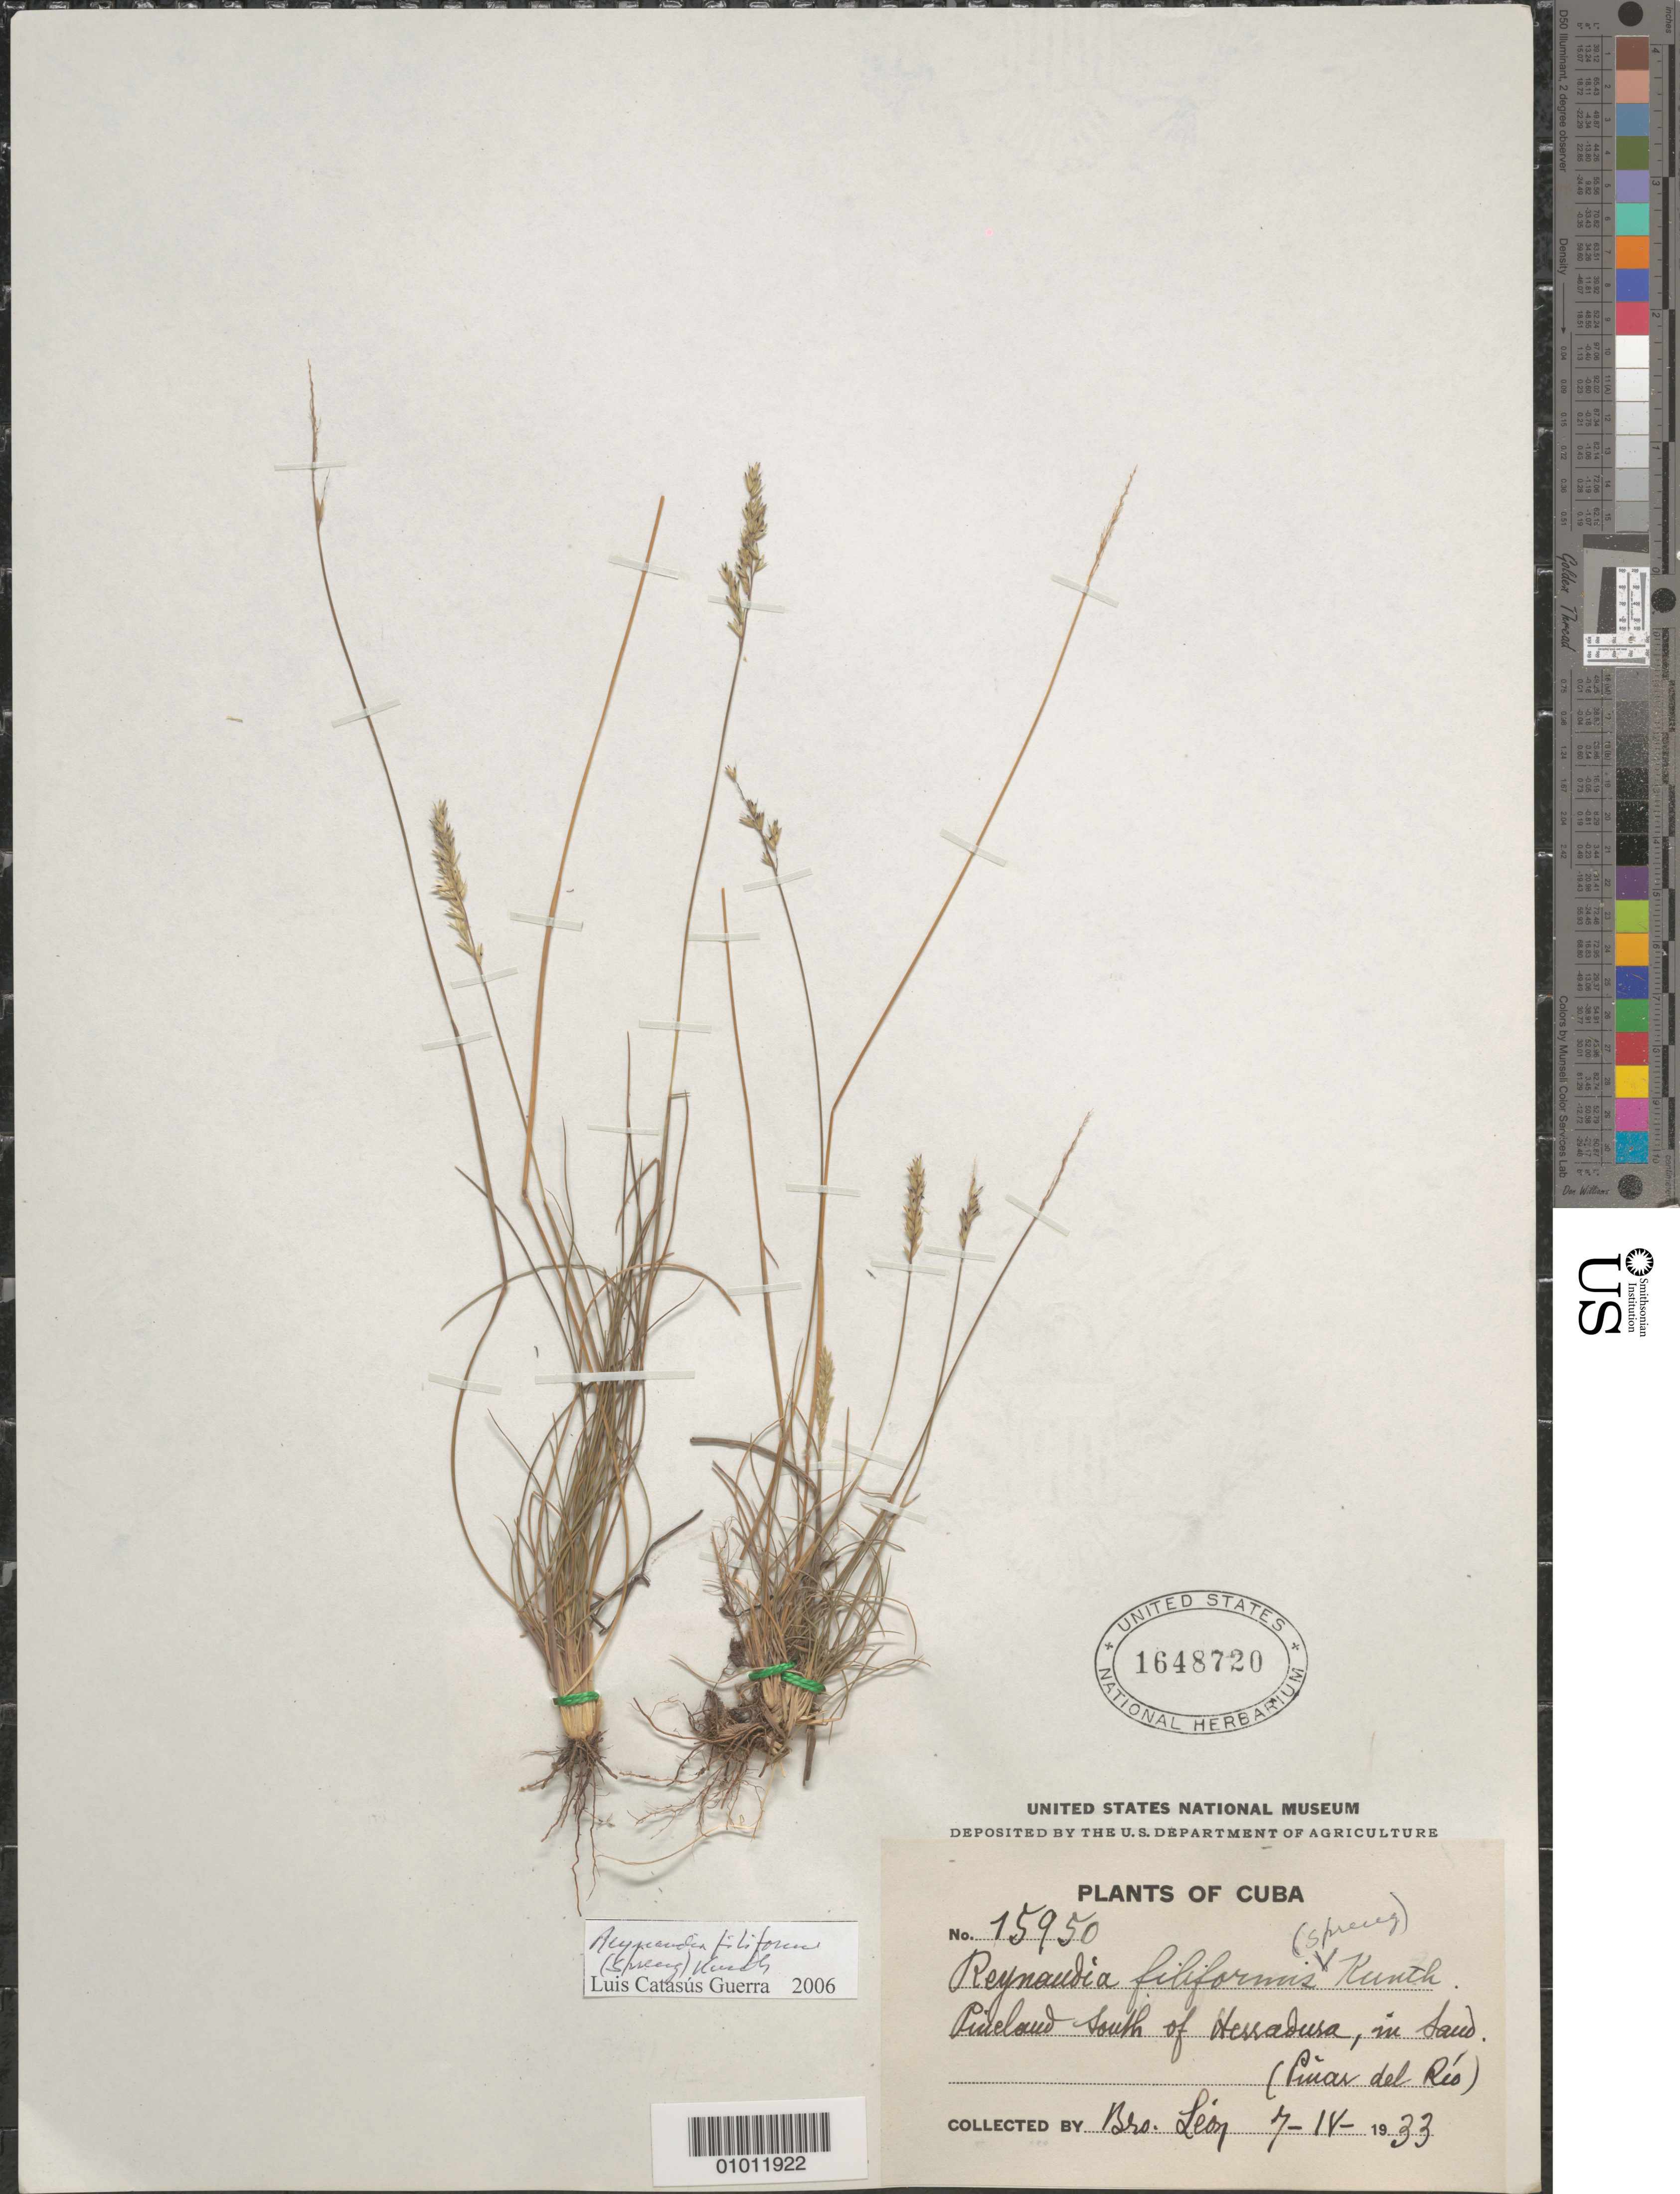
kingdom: Plantae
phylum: Tracheophyta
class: Liliopsida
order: Poales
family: Poaceae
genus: Reynaudia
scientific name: Reynaudia filiformis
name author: (Spreng. ex Schult.) Kunth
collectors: Bro. León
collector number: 15950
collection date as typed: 07 May 1933 or 05 Jul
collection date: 1933-05-07 or 1933-07-05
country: Cuba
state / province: Pinar del Rio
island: Cuba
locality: Pineland South of Herradura in Saud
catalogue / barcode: US 1648720